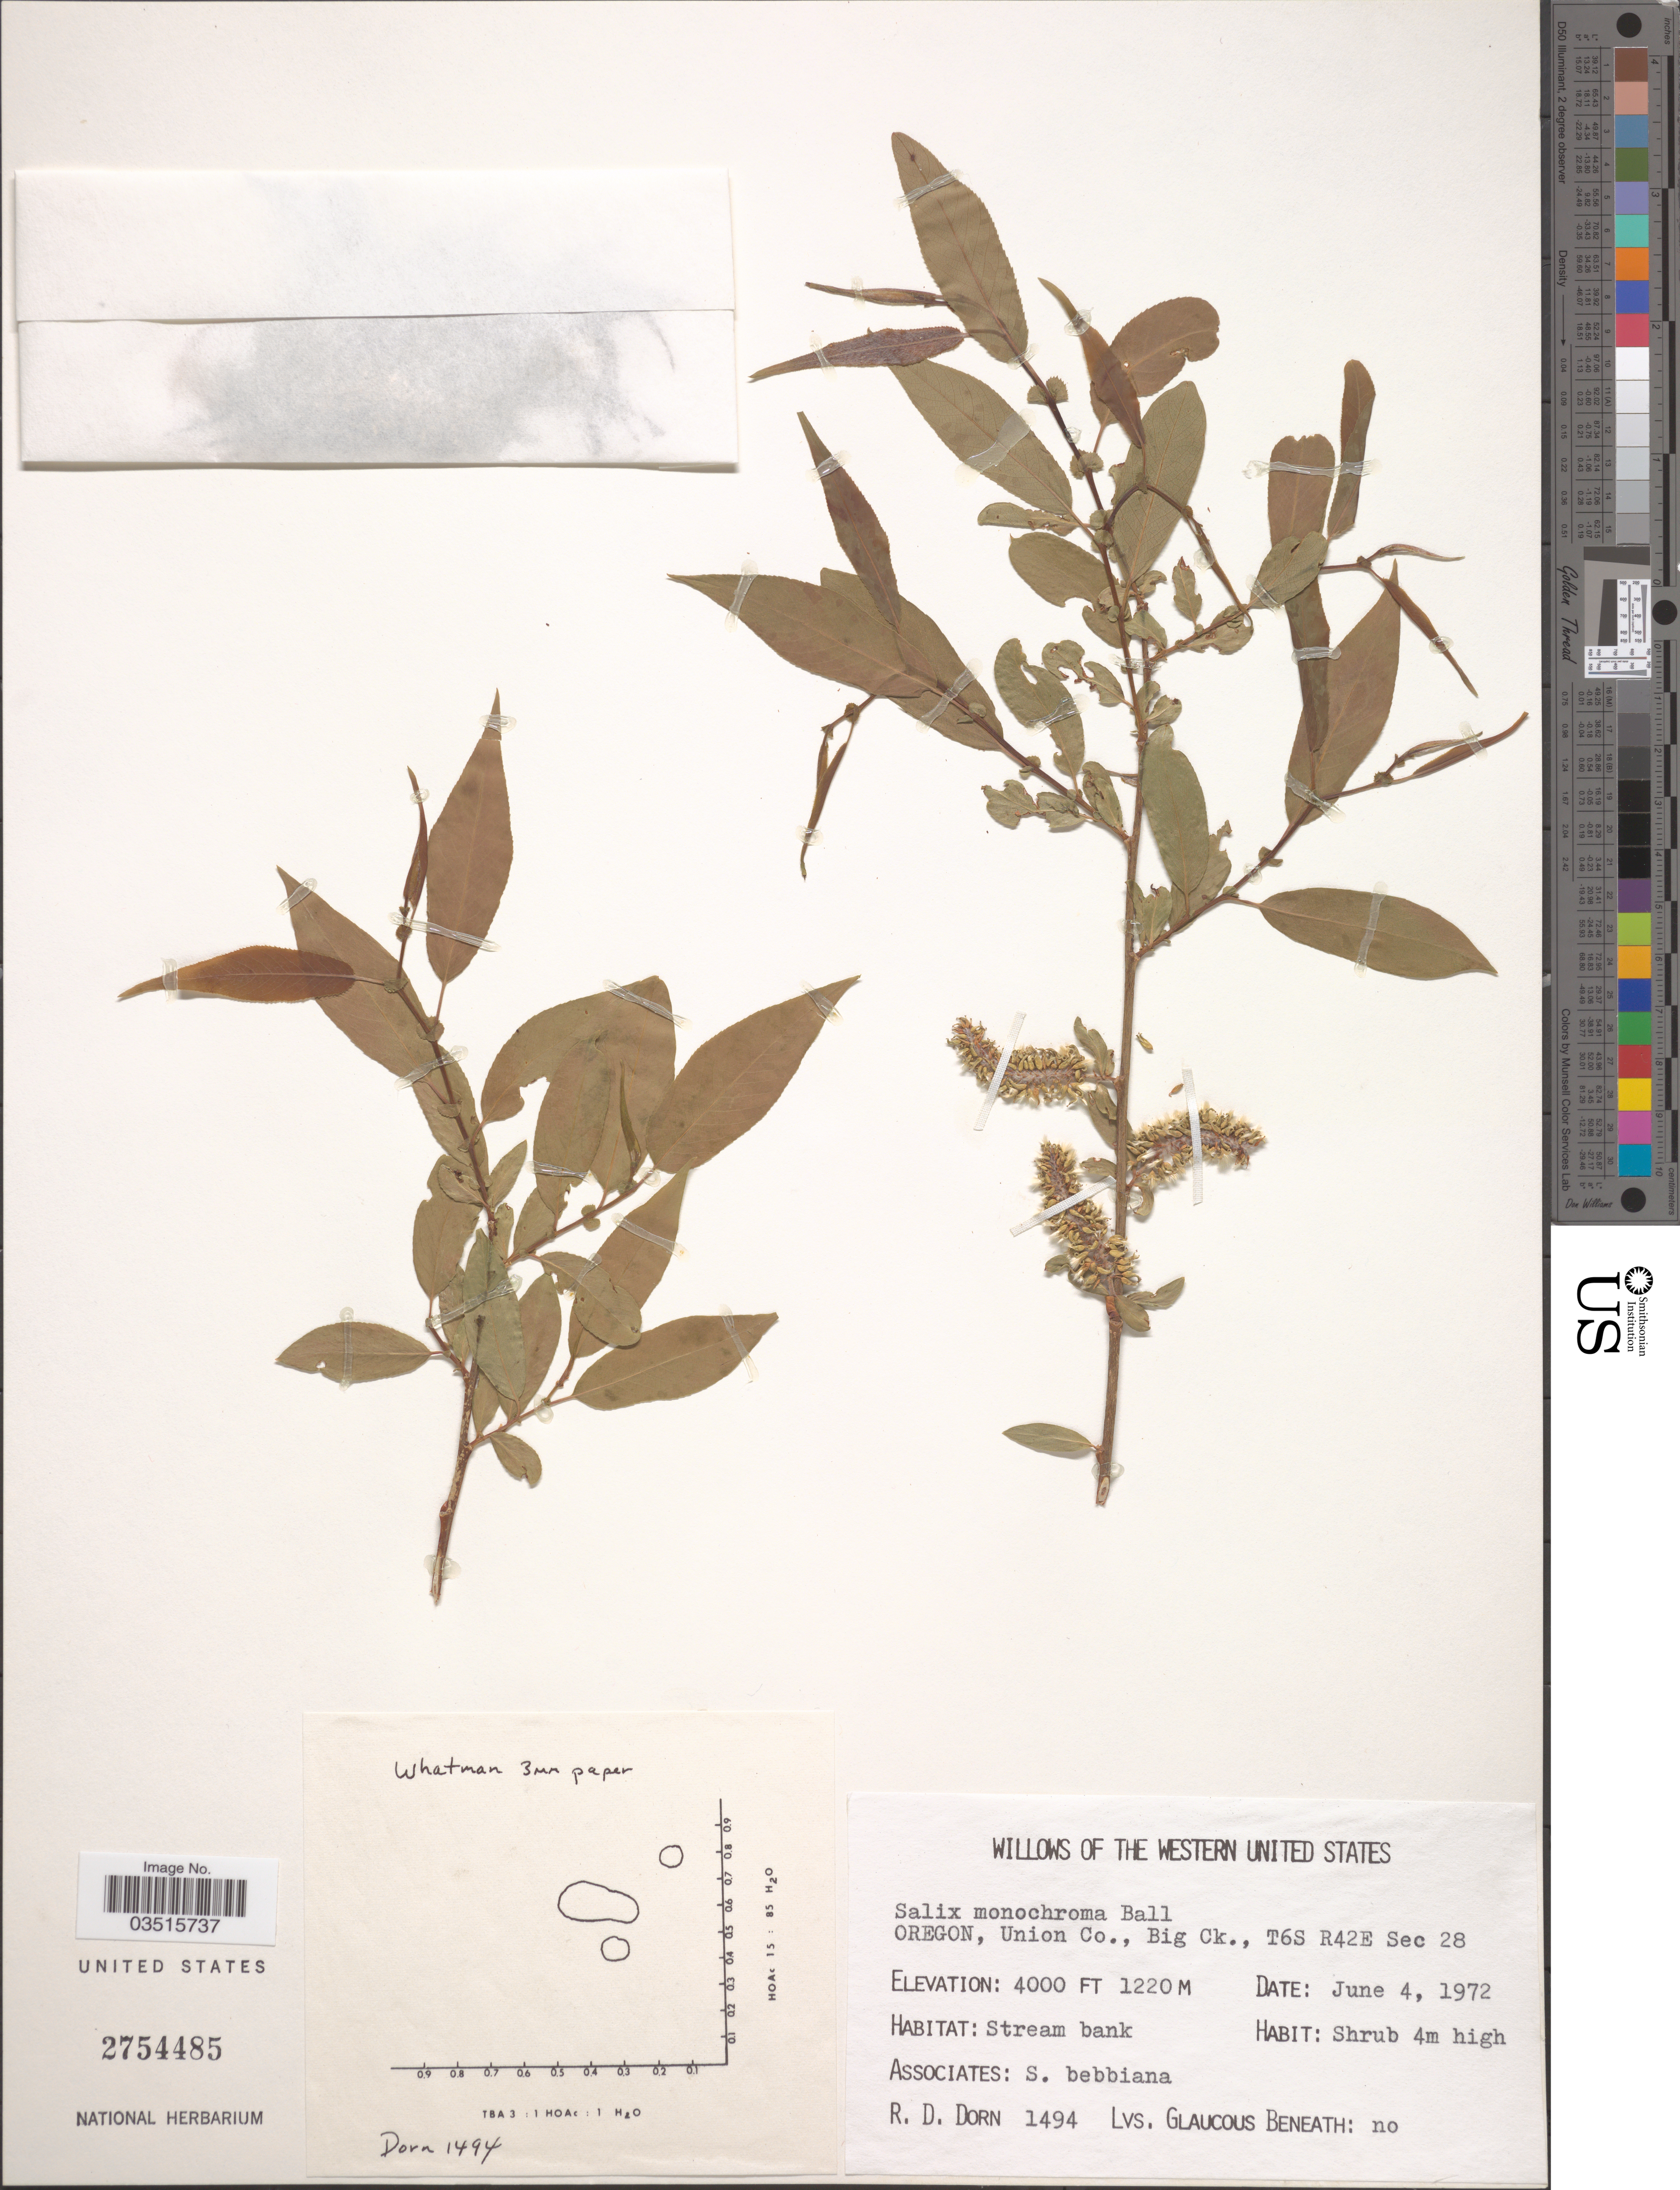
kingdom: Plantae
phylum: Tracheophyta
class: Magnoliopsida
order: Malpighiales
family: Salicaceae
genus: Salix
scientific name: Salix monochroma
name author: C.R. Ball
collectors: R. D. Dorn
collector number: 1494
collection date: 1972-06-04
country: United States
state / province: Oregon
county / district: Union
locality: Western United States. Union Co., Big Ck., T6S R42E Sec 28.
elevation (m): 1219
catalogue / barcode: US 2754485